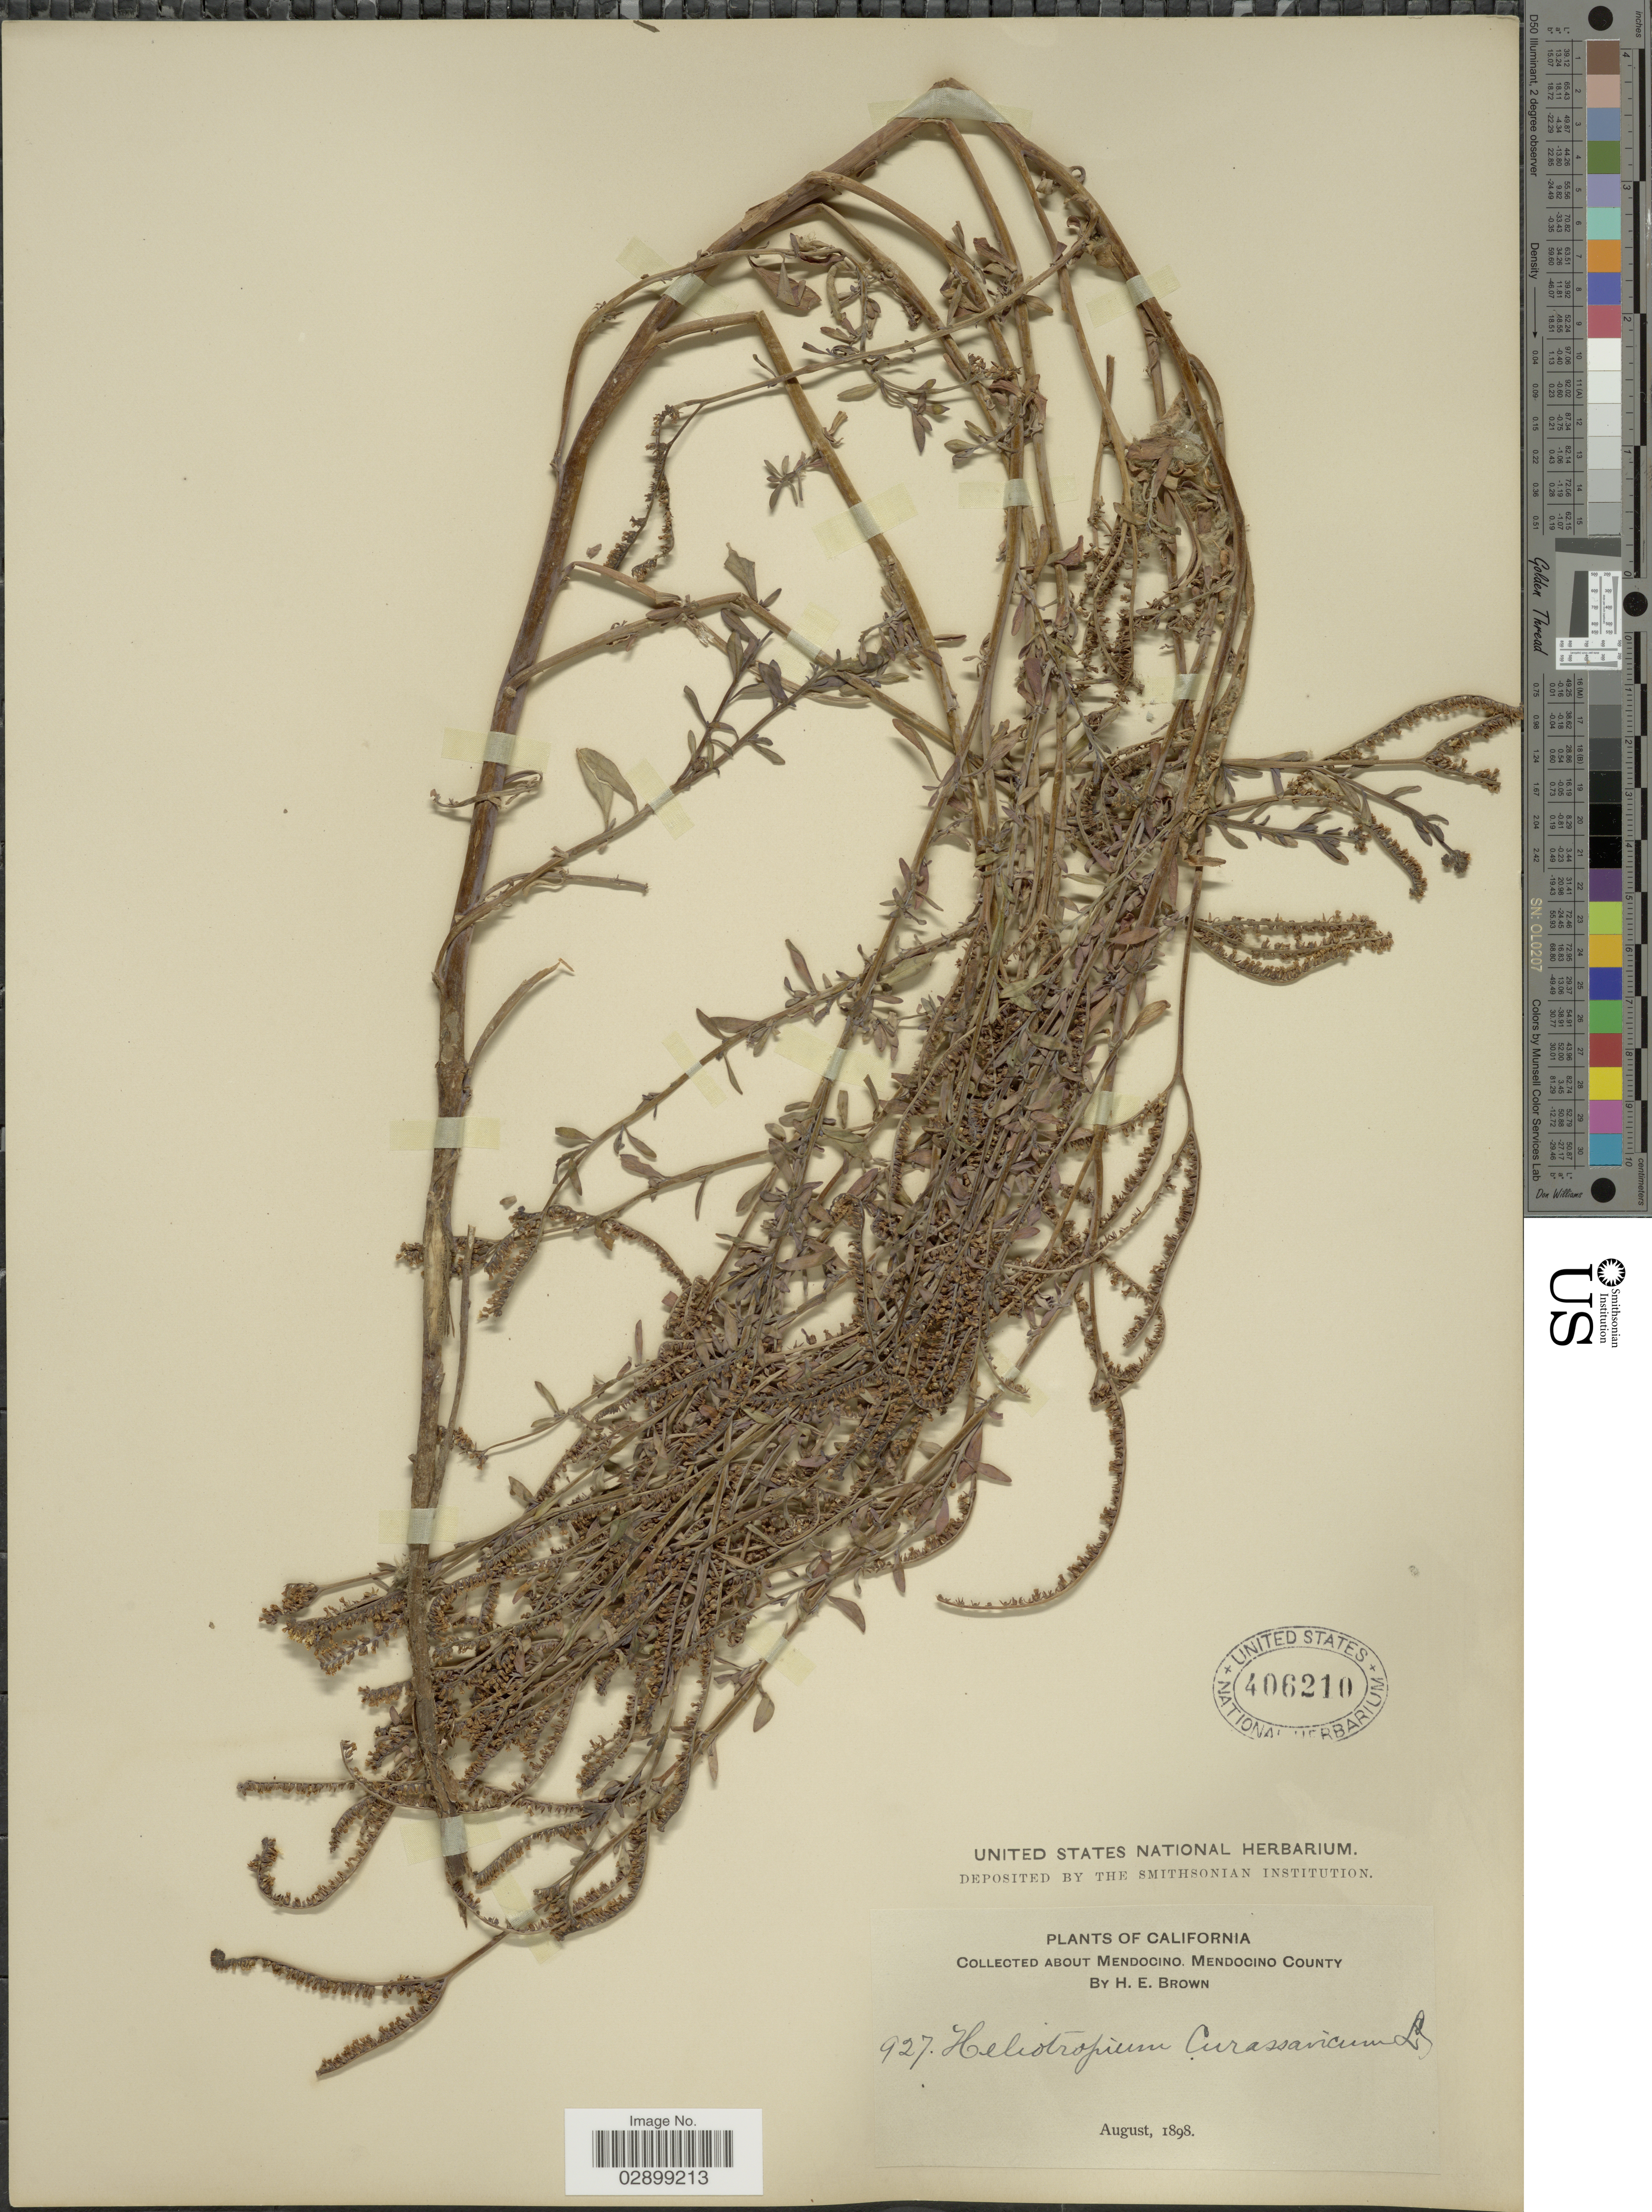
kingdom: Plantae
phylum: Tracheophyta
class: Magnoliopsida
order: Boraginales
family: Heliotropiaceae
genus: Heliotropium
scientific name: Heliotropium sp.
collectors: H. E. Brown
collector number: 927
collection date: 1898-08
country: United States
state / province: California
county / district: Mendocino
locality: About Mendocino. Mendocino County.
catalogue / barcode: US 406210